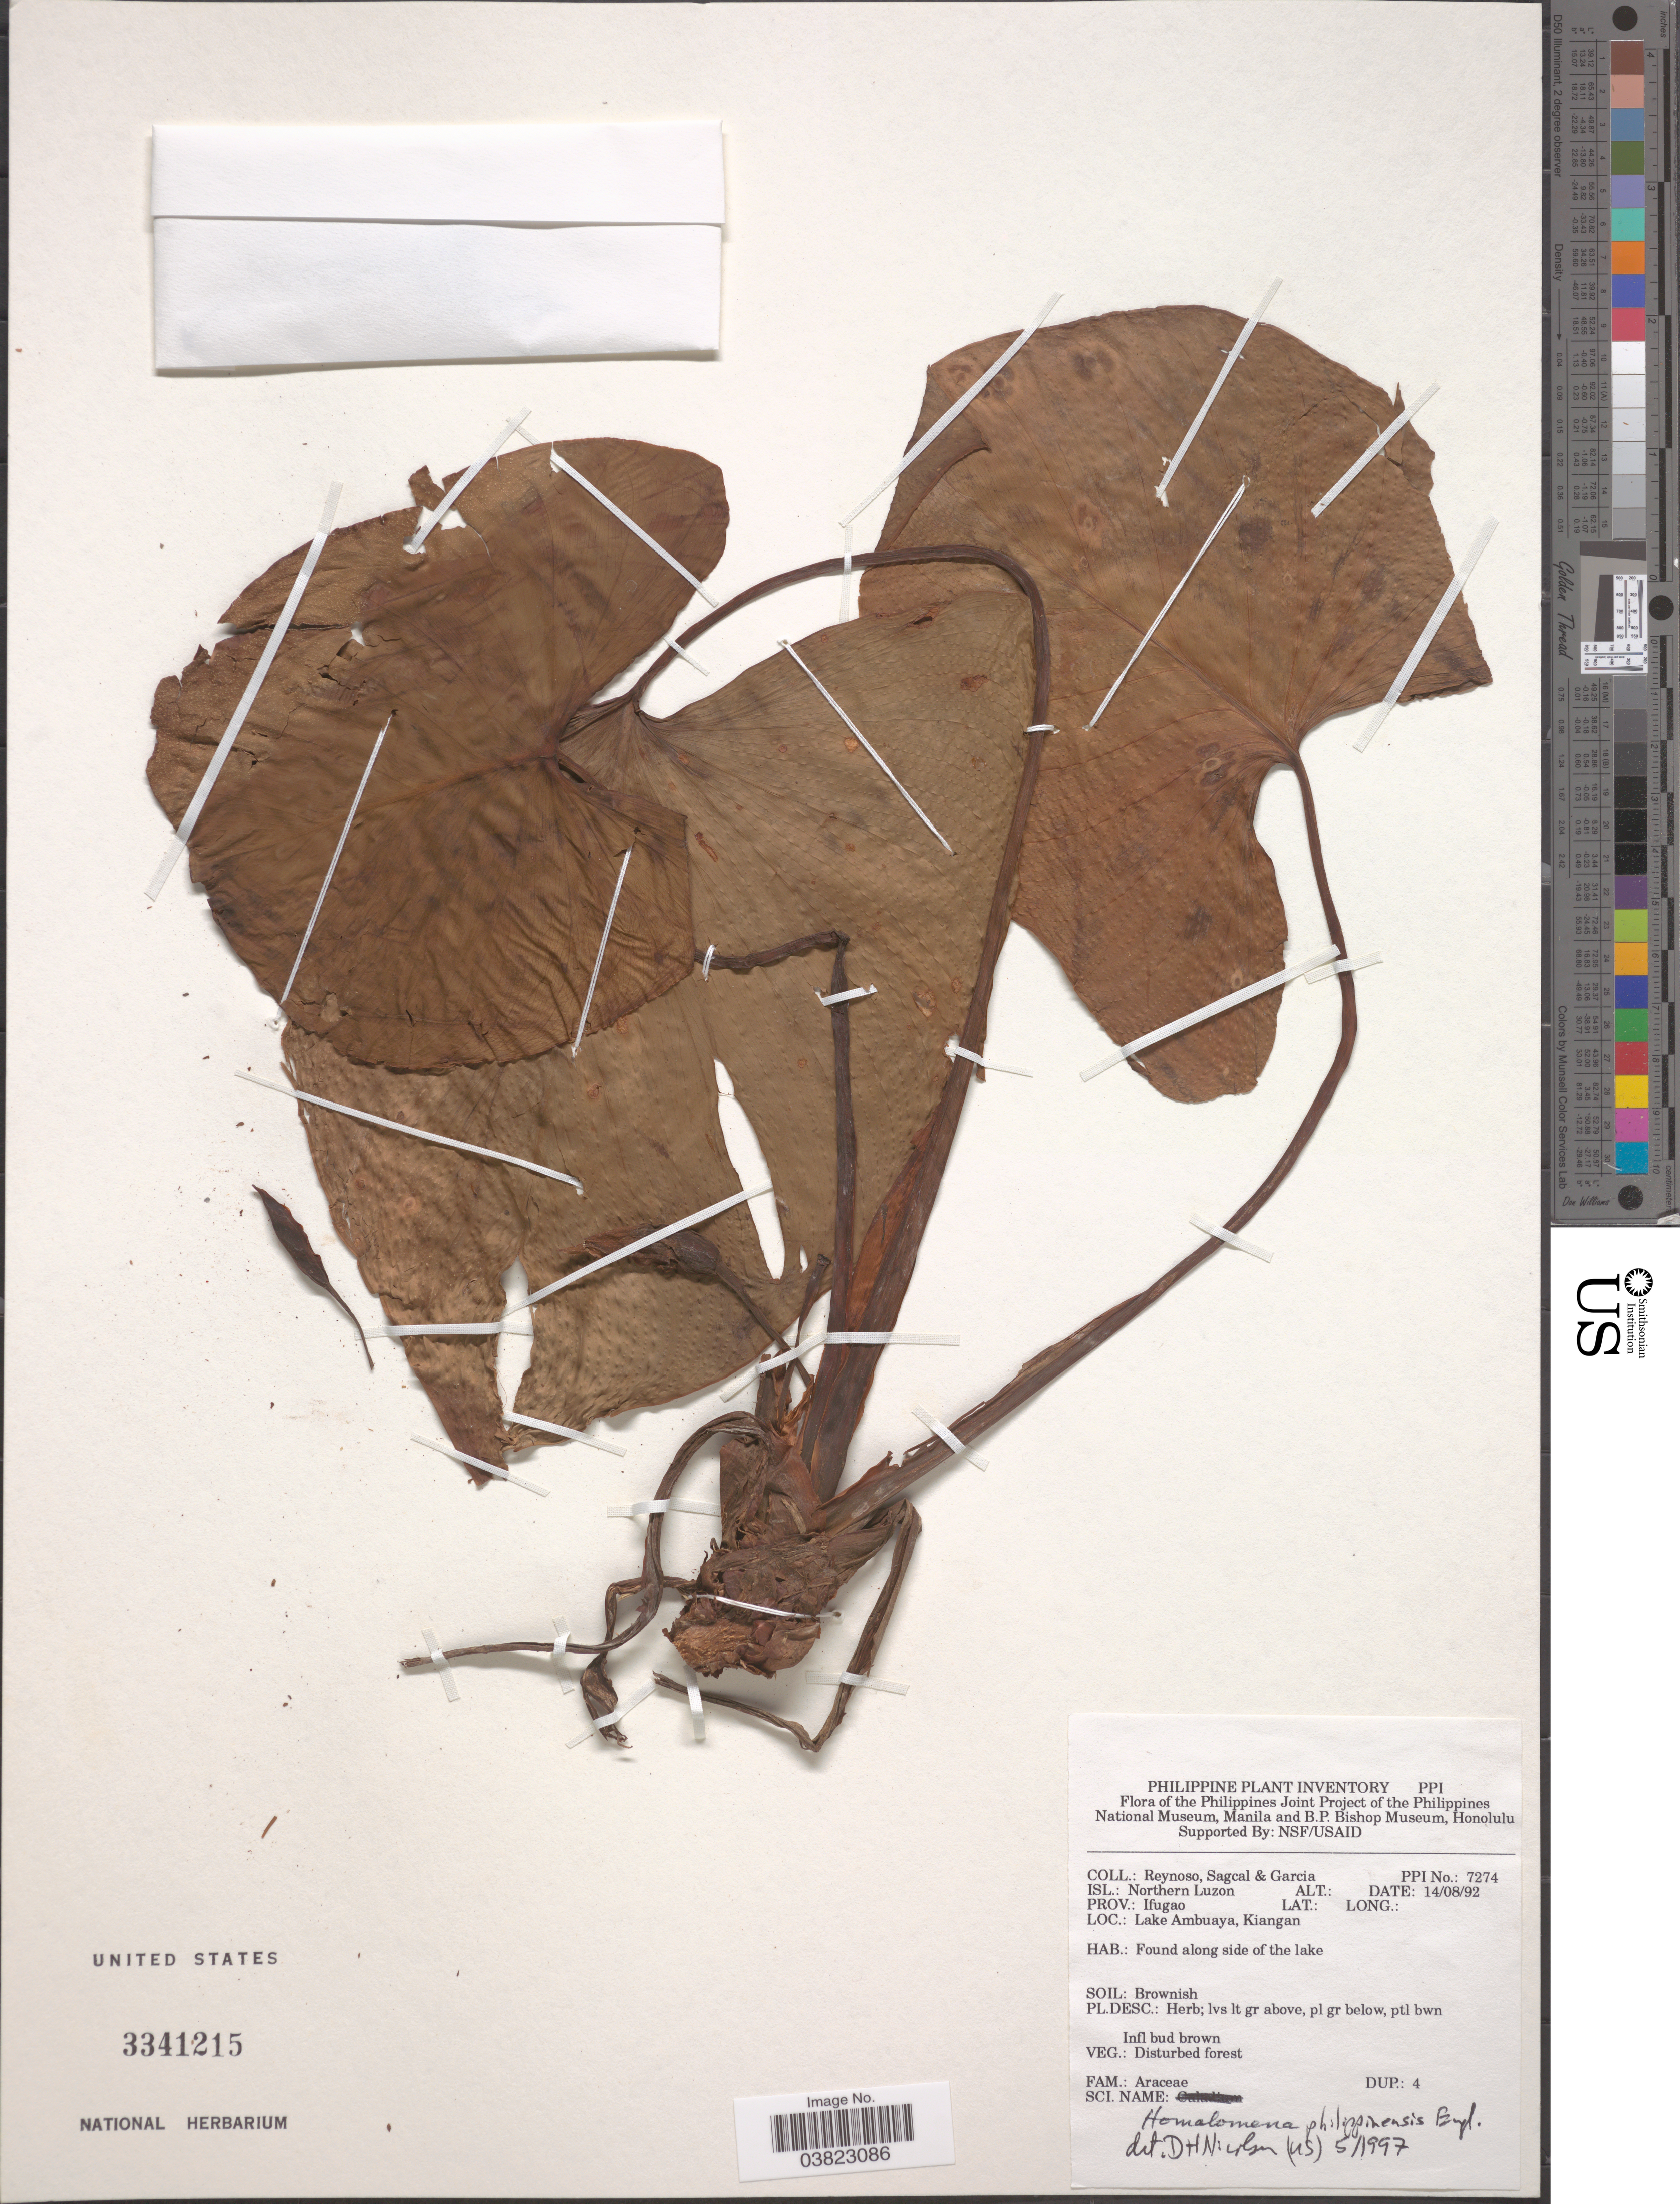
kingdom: Plantae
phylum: Tracheophyta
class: Liliopsida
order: Alismatales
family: Araceae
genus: Homalomena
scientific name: Homalomena philippinensis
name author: Engl.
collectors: E. Reynoso, E. Sagcal & H. Garcia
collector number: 7274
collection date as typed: Transcribed d/m/y: 14/8/92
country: Philippines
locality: Isl.: Northern Luzon. Prov.: Ifugao. Lake Ambuaya, Kiangan.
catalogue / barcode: US 3341215